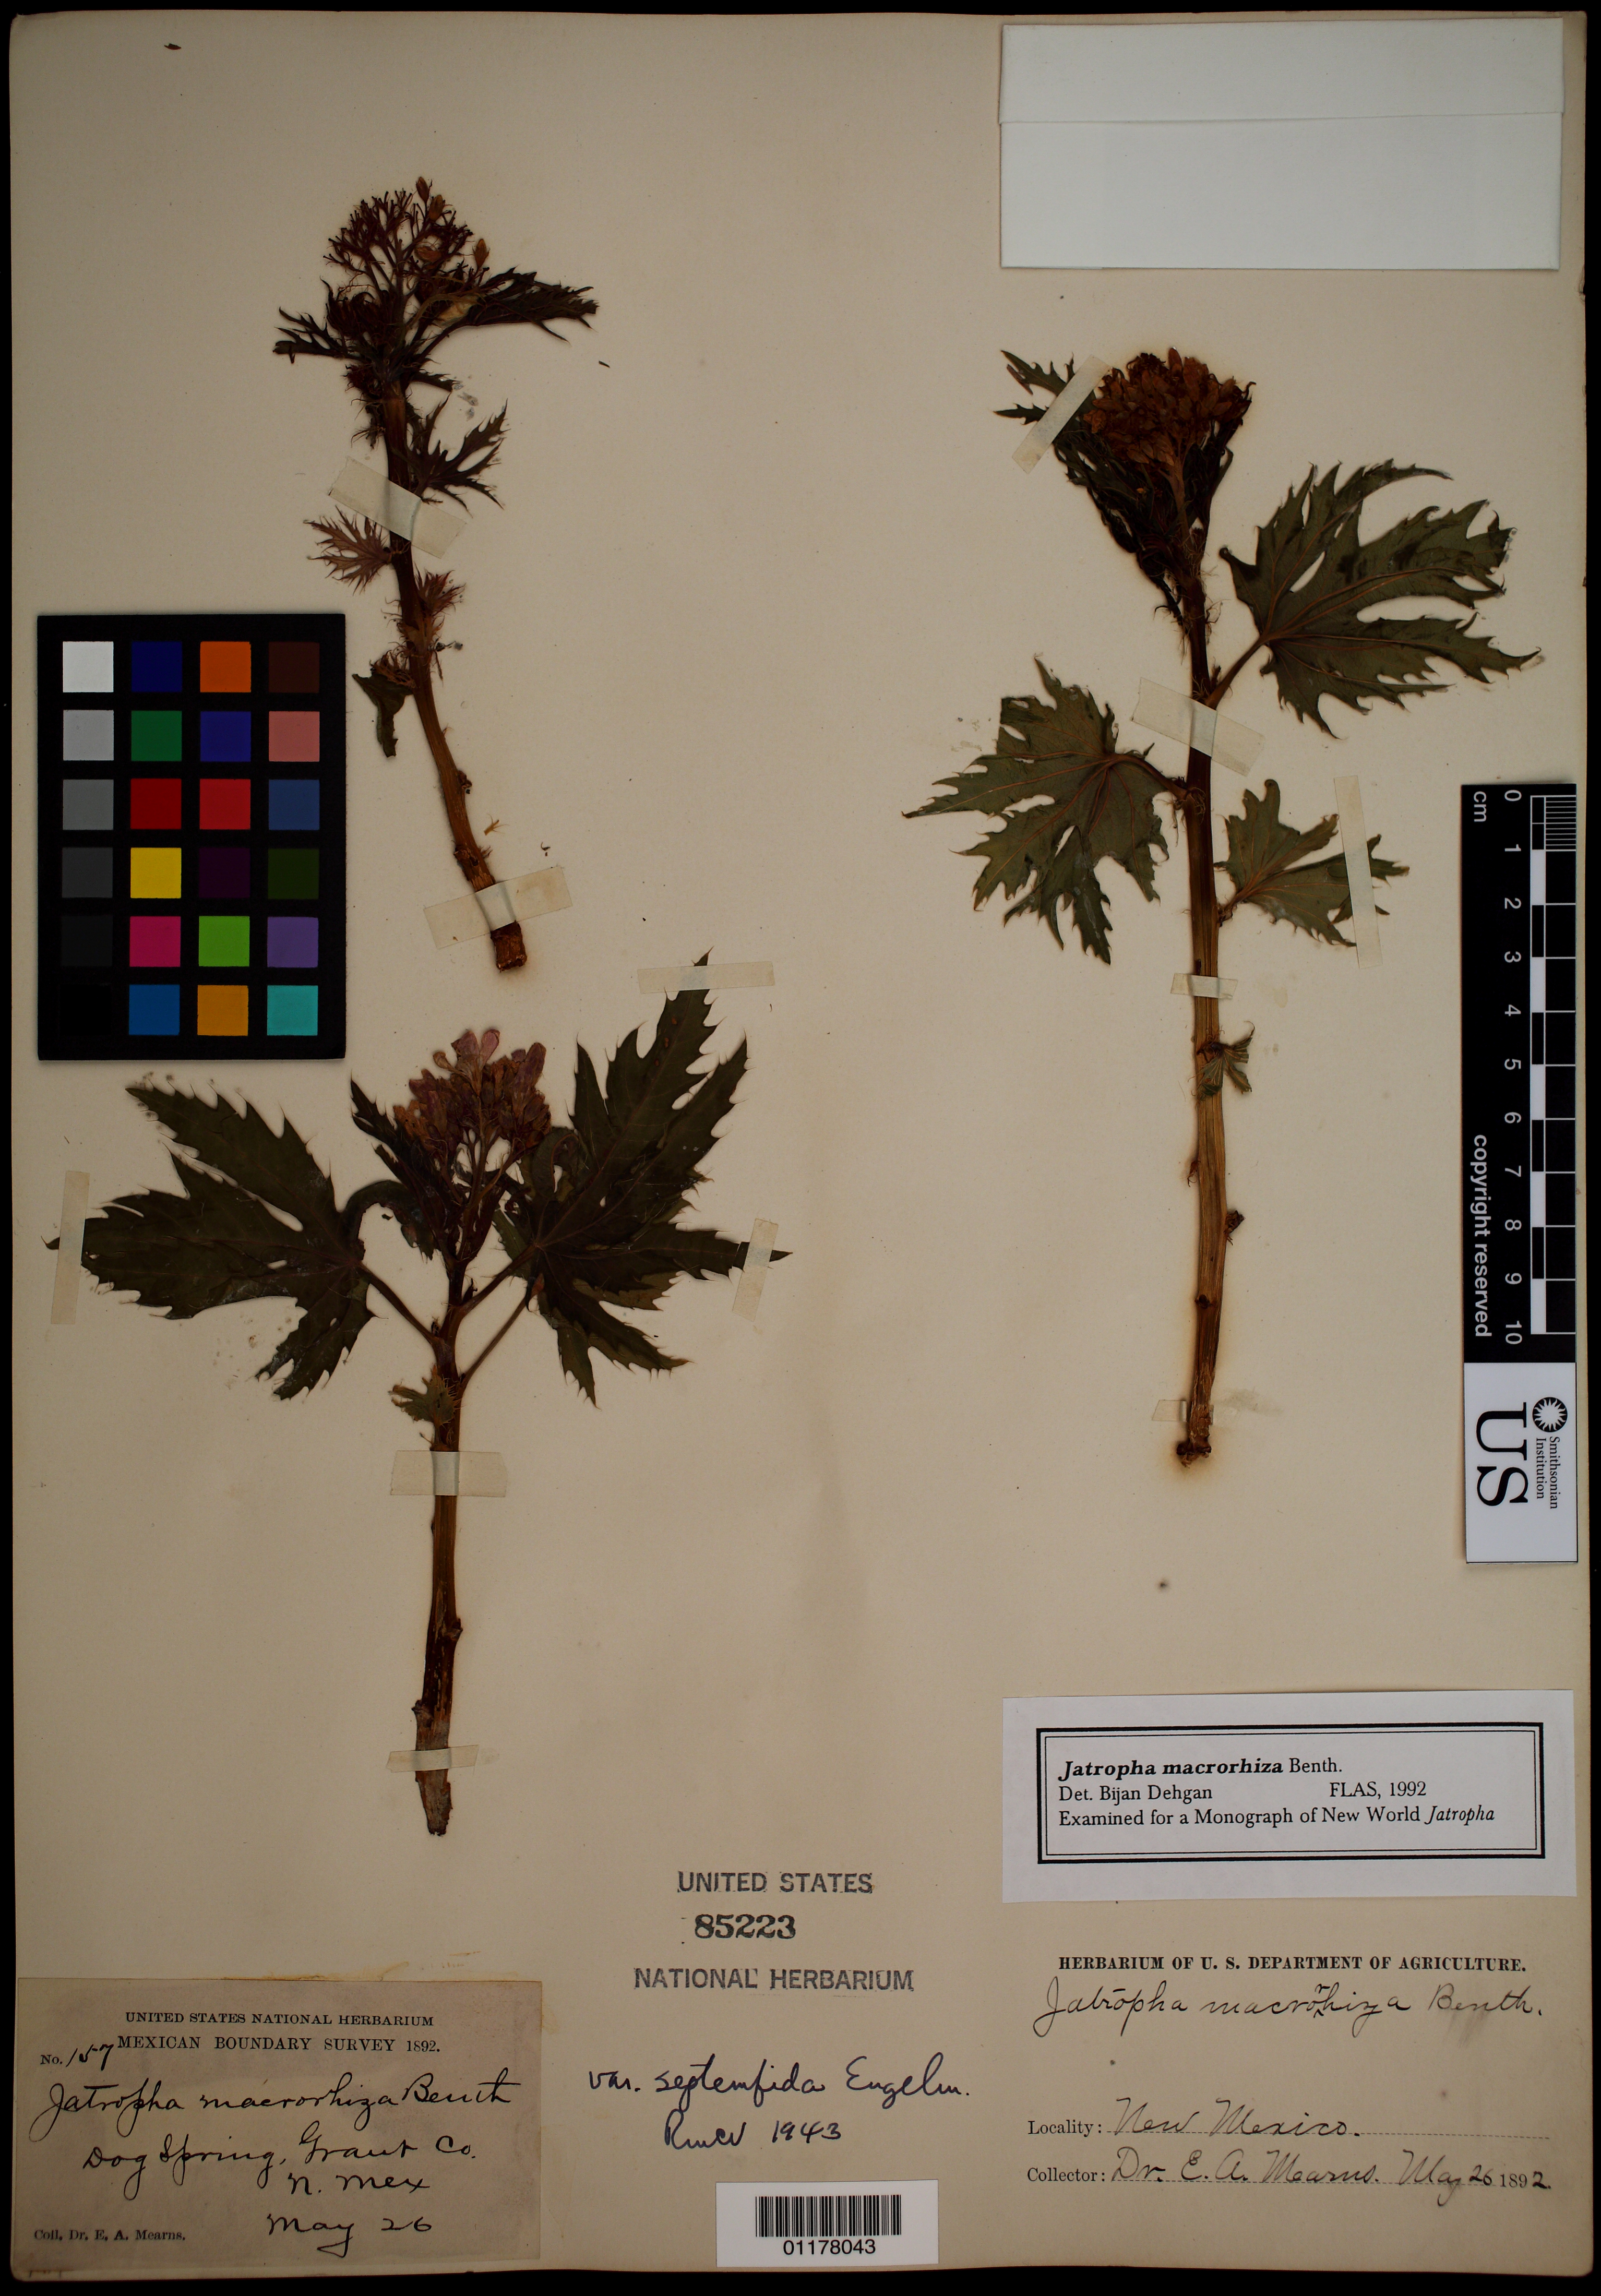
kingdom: Plantae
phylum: Tracheophyta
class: Magnoliopsida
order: Malpighiales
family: Euphorbiaceae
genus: Jatropha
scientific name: Jatropha macrorhiza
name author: Benth.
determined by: Dehgan, B.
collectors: E. A. Mearns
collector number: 157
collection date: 1892-05-26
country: United States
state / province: New Mexico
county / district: Grant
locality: Dog Spring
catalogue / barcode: US 85223